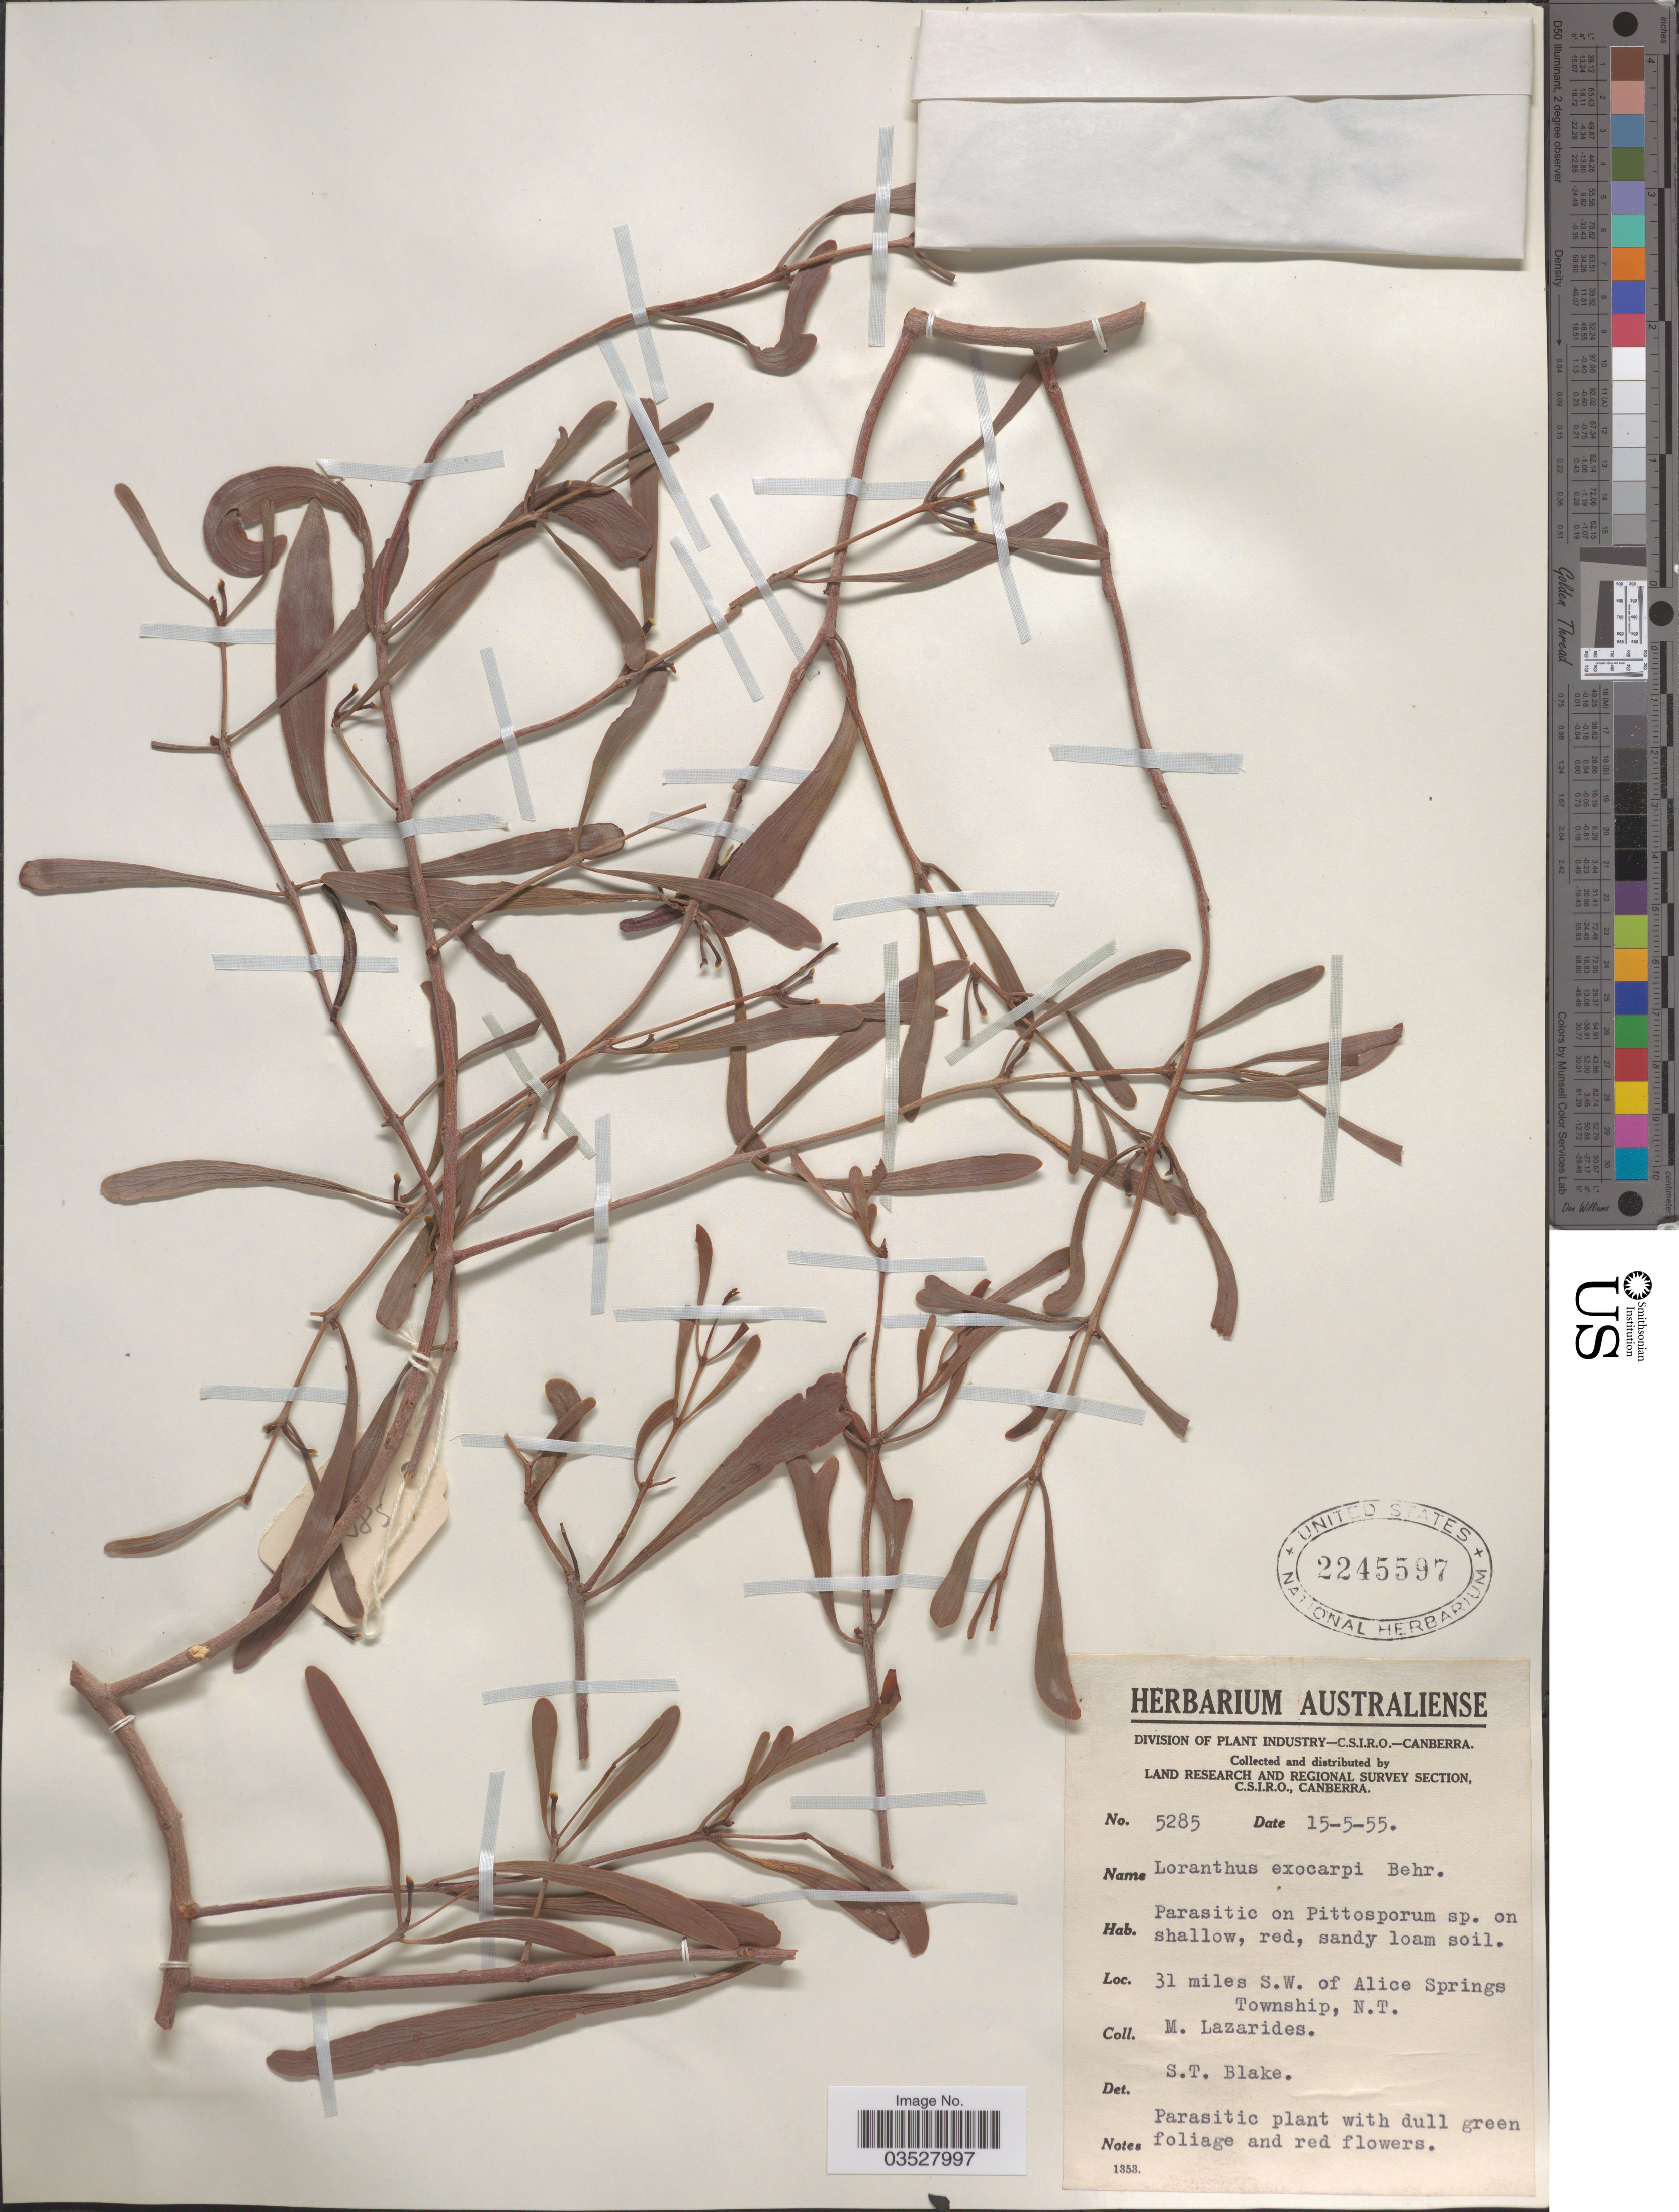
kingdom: Plantae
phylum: Tracheophyta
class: Magnoliopsida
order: Santalales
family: Loranthaceae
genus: Lysiana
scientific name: Lysiana exocarpi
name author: Tiegh.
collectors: M. Lazarides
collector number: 5285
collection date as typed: Transcribed d/m/y: 15/5/55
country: Australia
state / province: Northern Territory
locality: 31 miles S.W. of Alice Springs Township, N.T.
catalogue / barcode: US 2245597